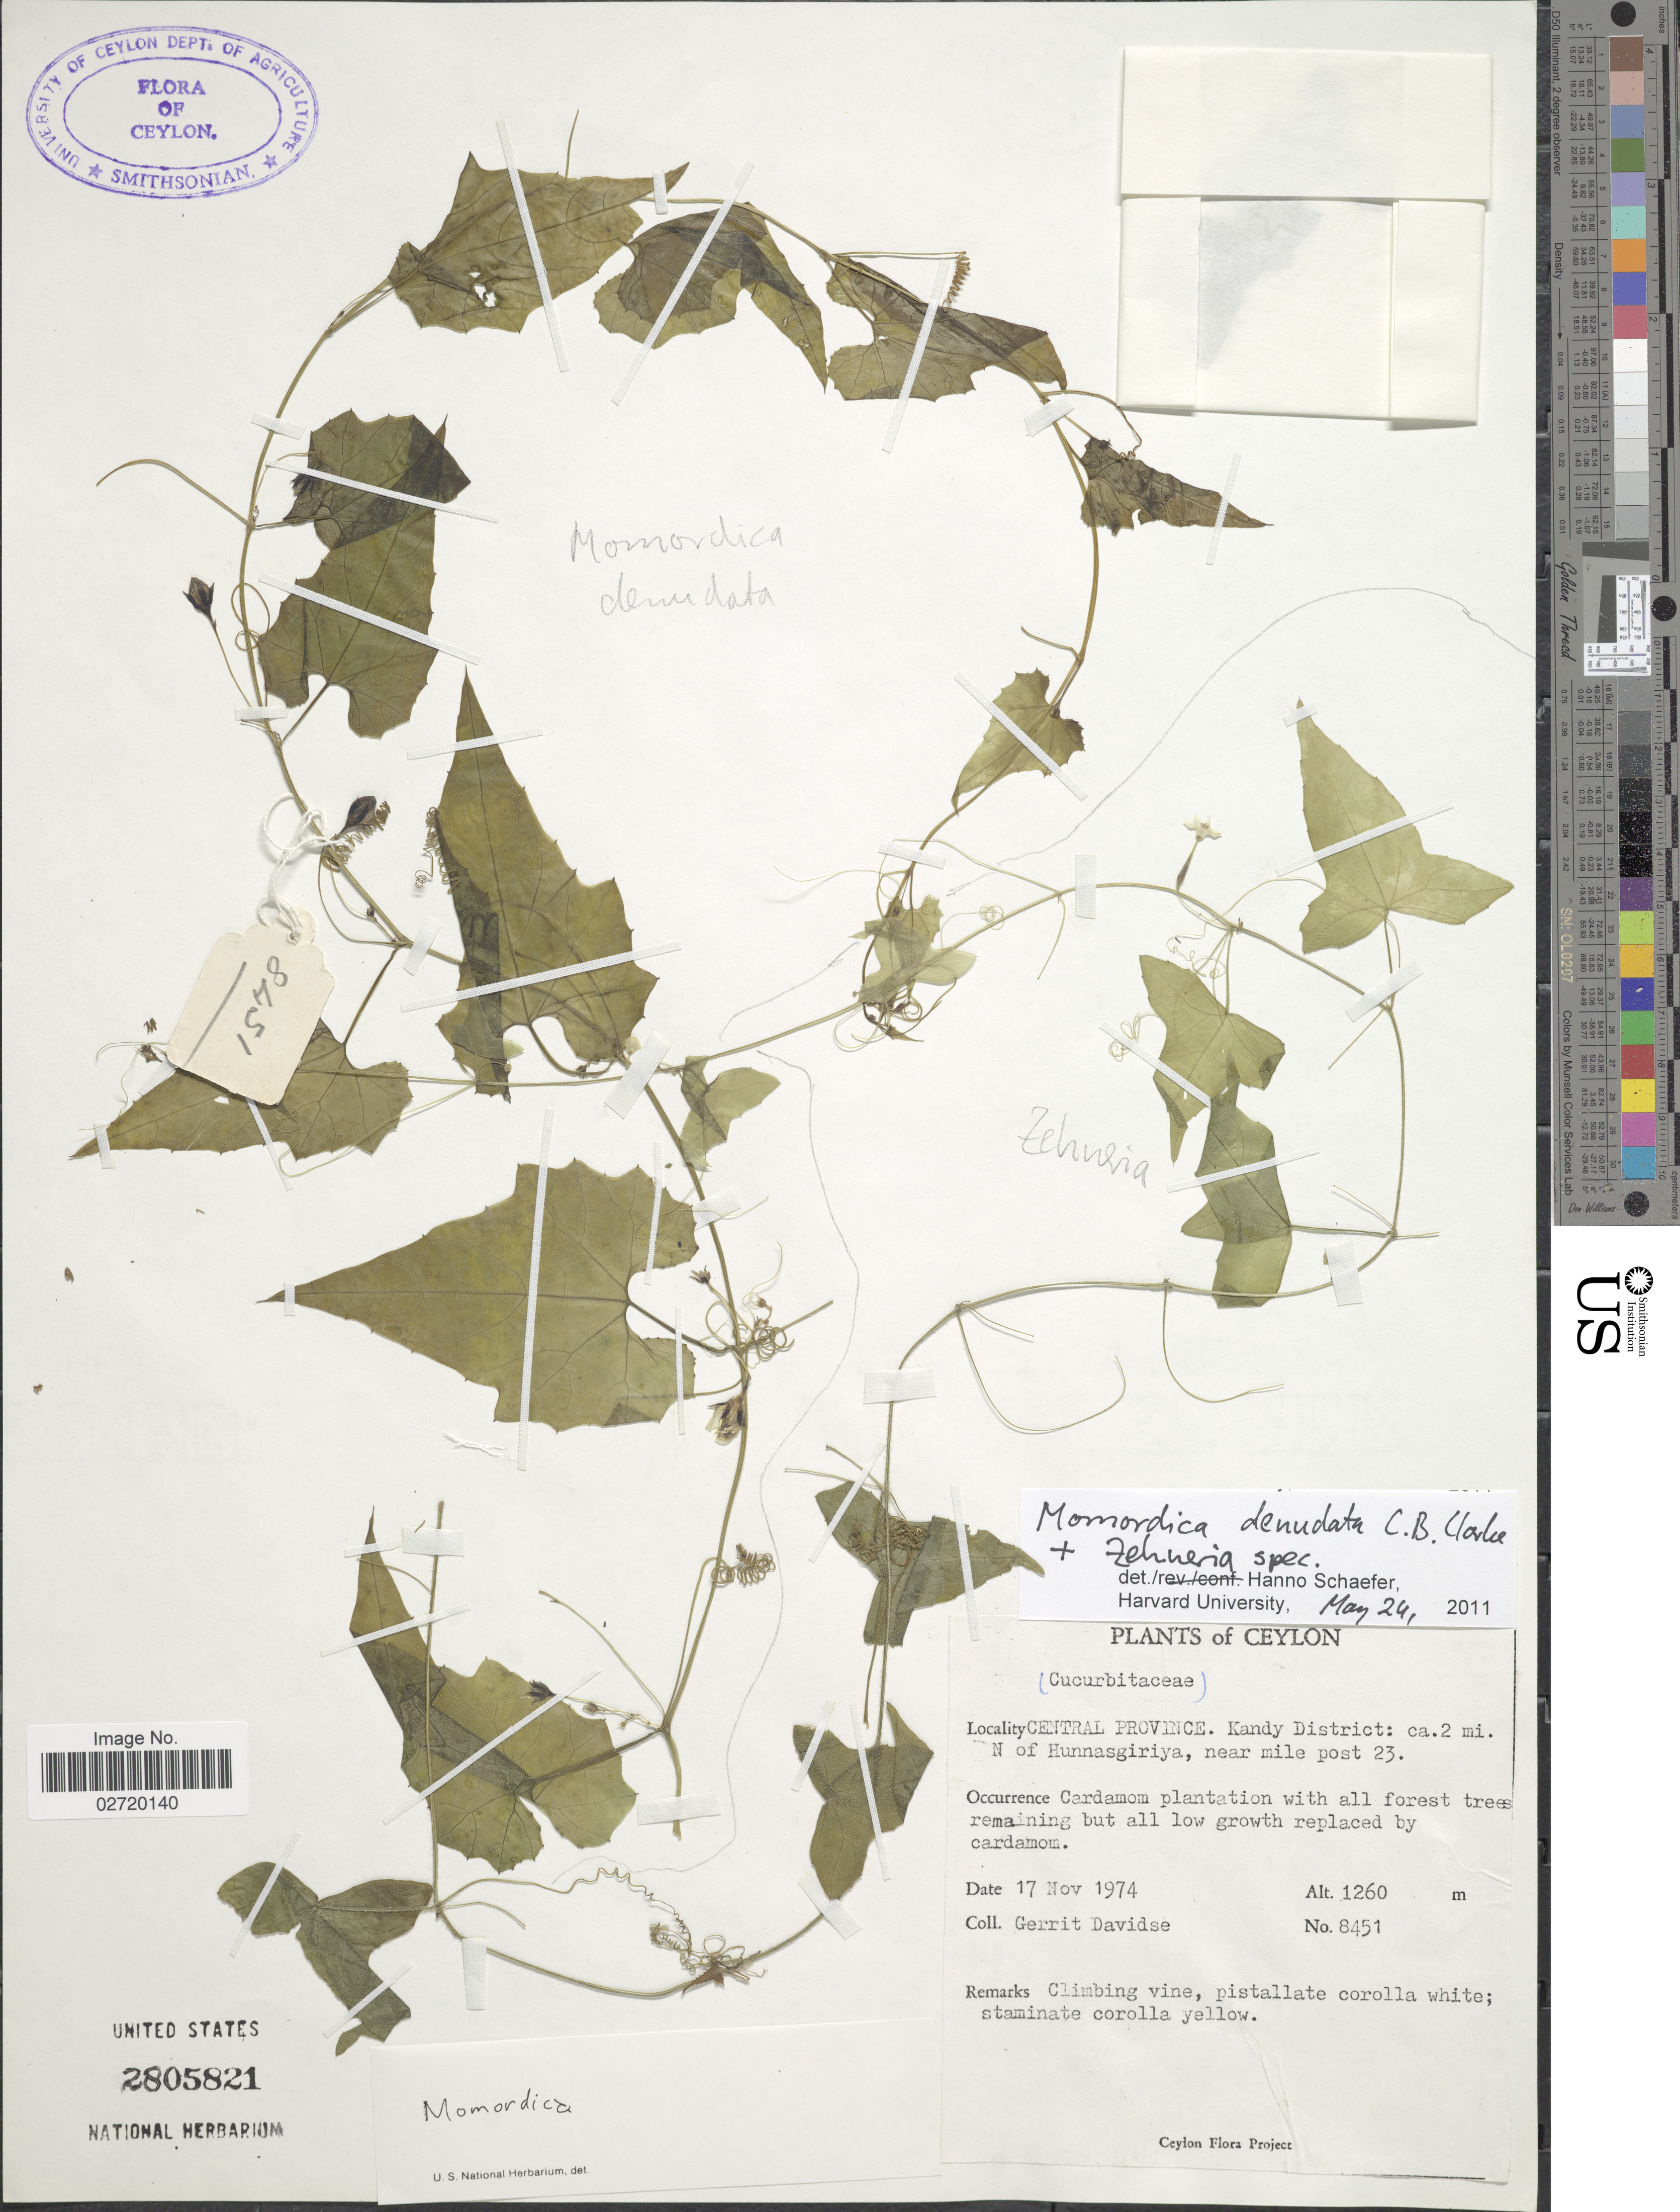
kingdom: Plantae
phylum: Tracheophyta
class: Magnoliopsida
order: Cucurbitales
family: Cucurbitaceae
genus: Momordica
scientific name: Momordica denudata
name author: C.B. Clarke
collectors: G. Davidse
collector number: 8451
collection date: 1974-11-17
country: Sri Lanka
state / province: Central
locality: Ceylon, Central Province, Kandy District: 2 mi. N of Hunnasgiriya, near mile post 23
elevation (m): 1260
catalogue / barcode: US 2805821